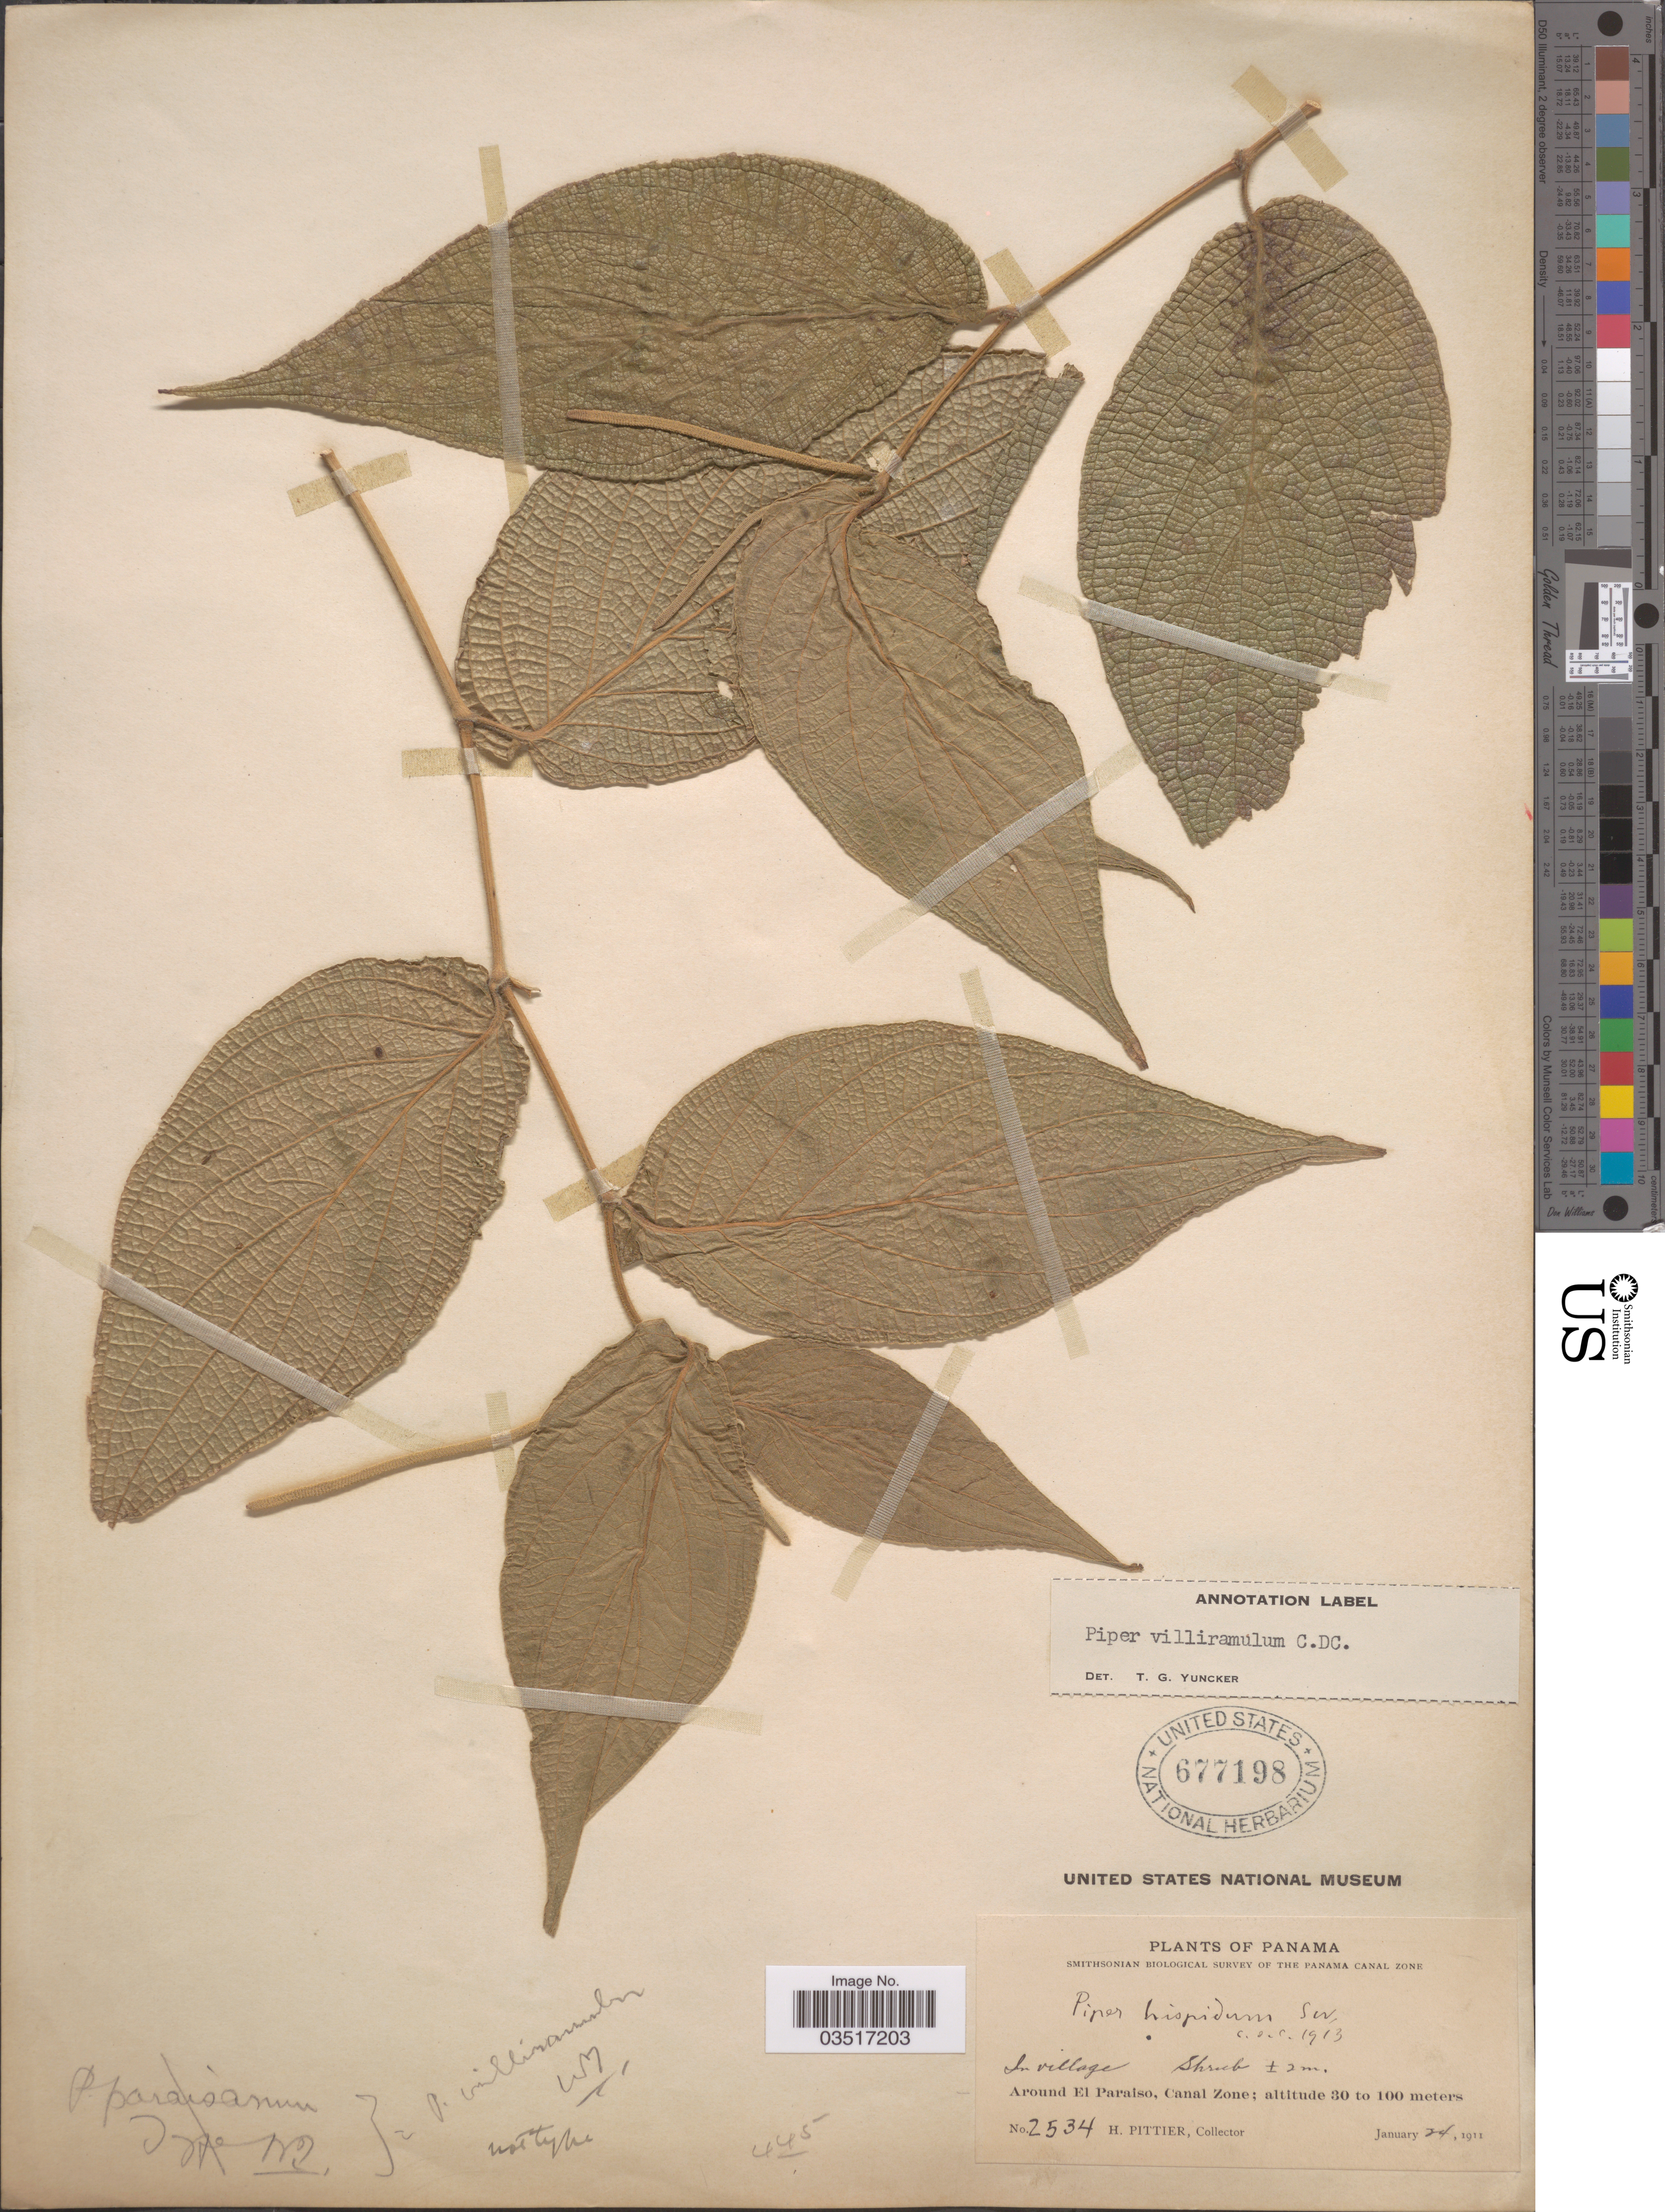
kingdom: Plantae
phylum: Tracheophyta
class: Magnoliopsida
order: Piperales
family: Piperaceae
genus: Piper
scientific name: Piper villiramulum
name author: C. DC.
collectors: H. F. Pittier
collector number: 2534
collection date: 1911-01-24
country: Panama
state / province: Colón / Panamá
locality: Around El Paraiso, Canal Zone.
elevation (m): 30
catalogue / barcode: US 677198